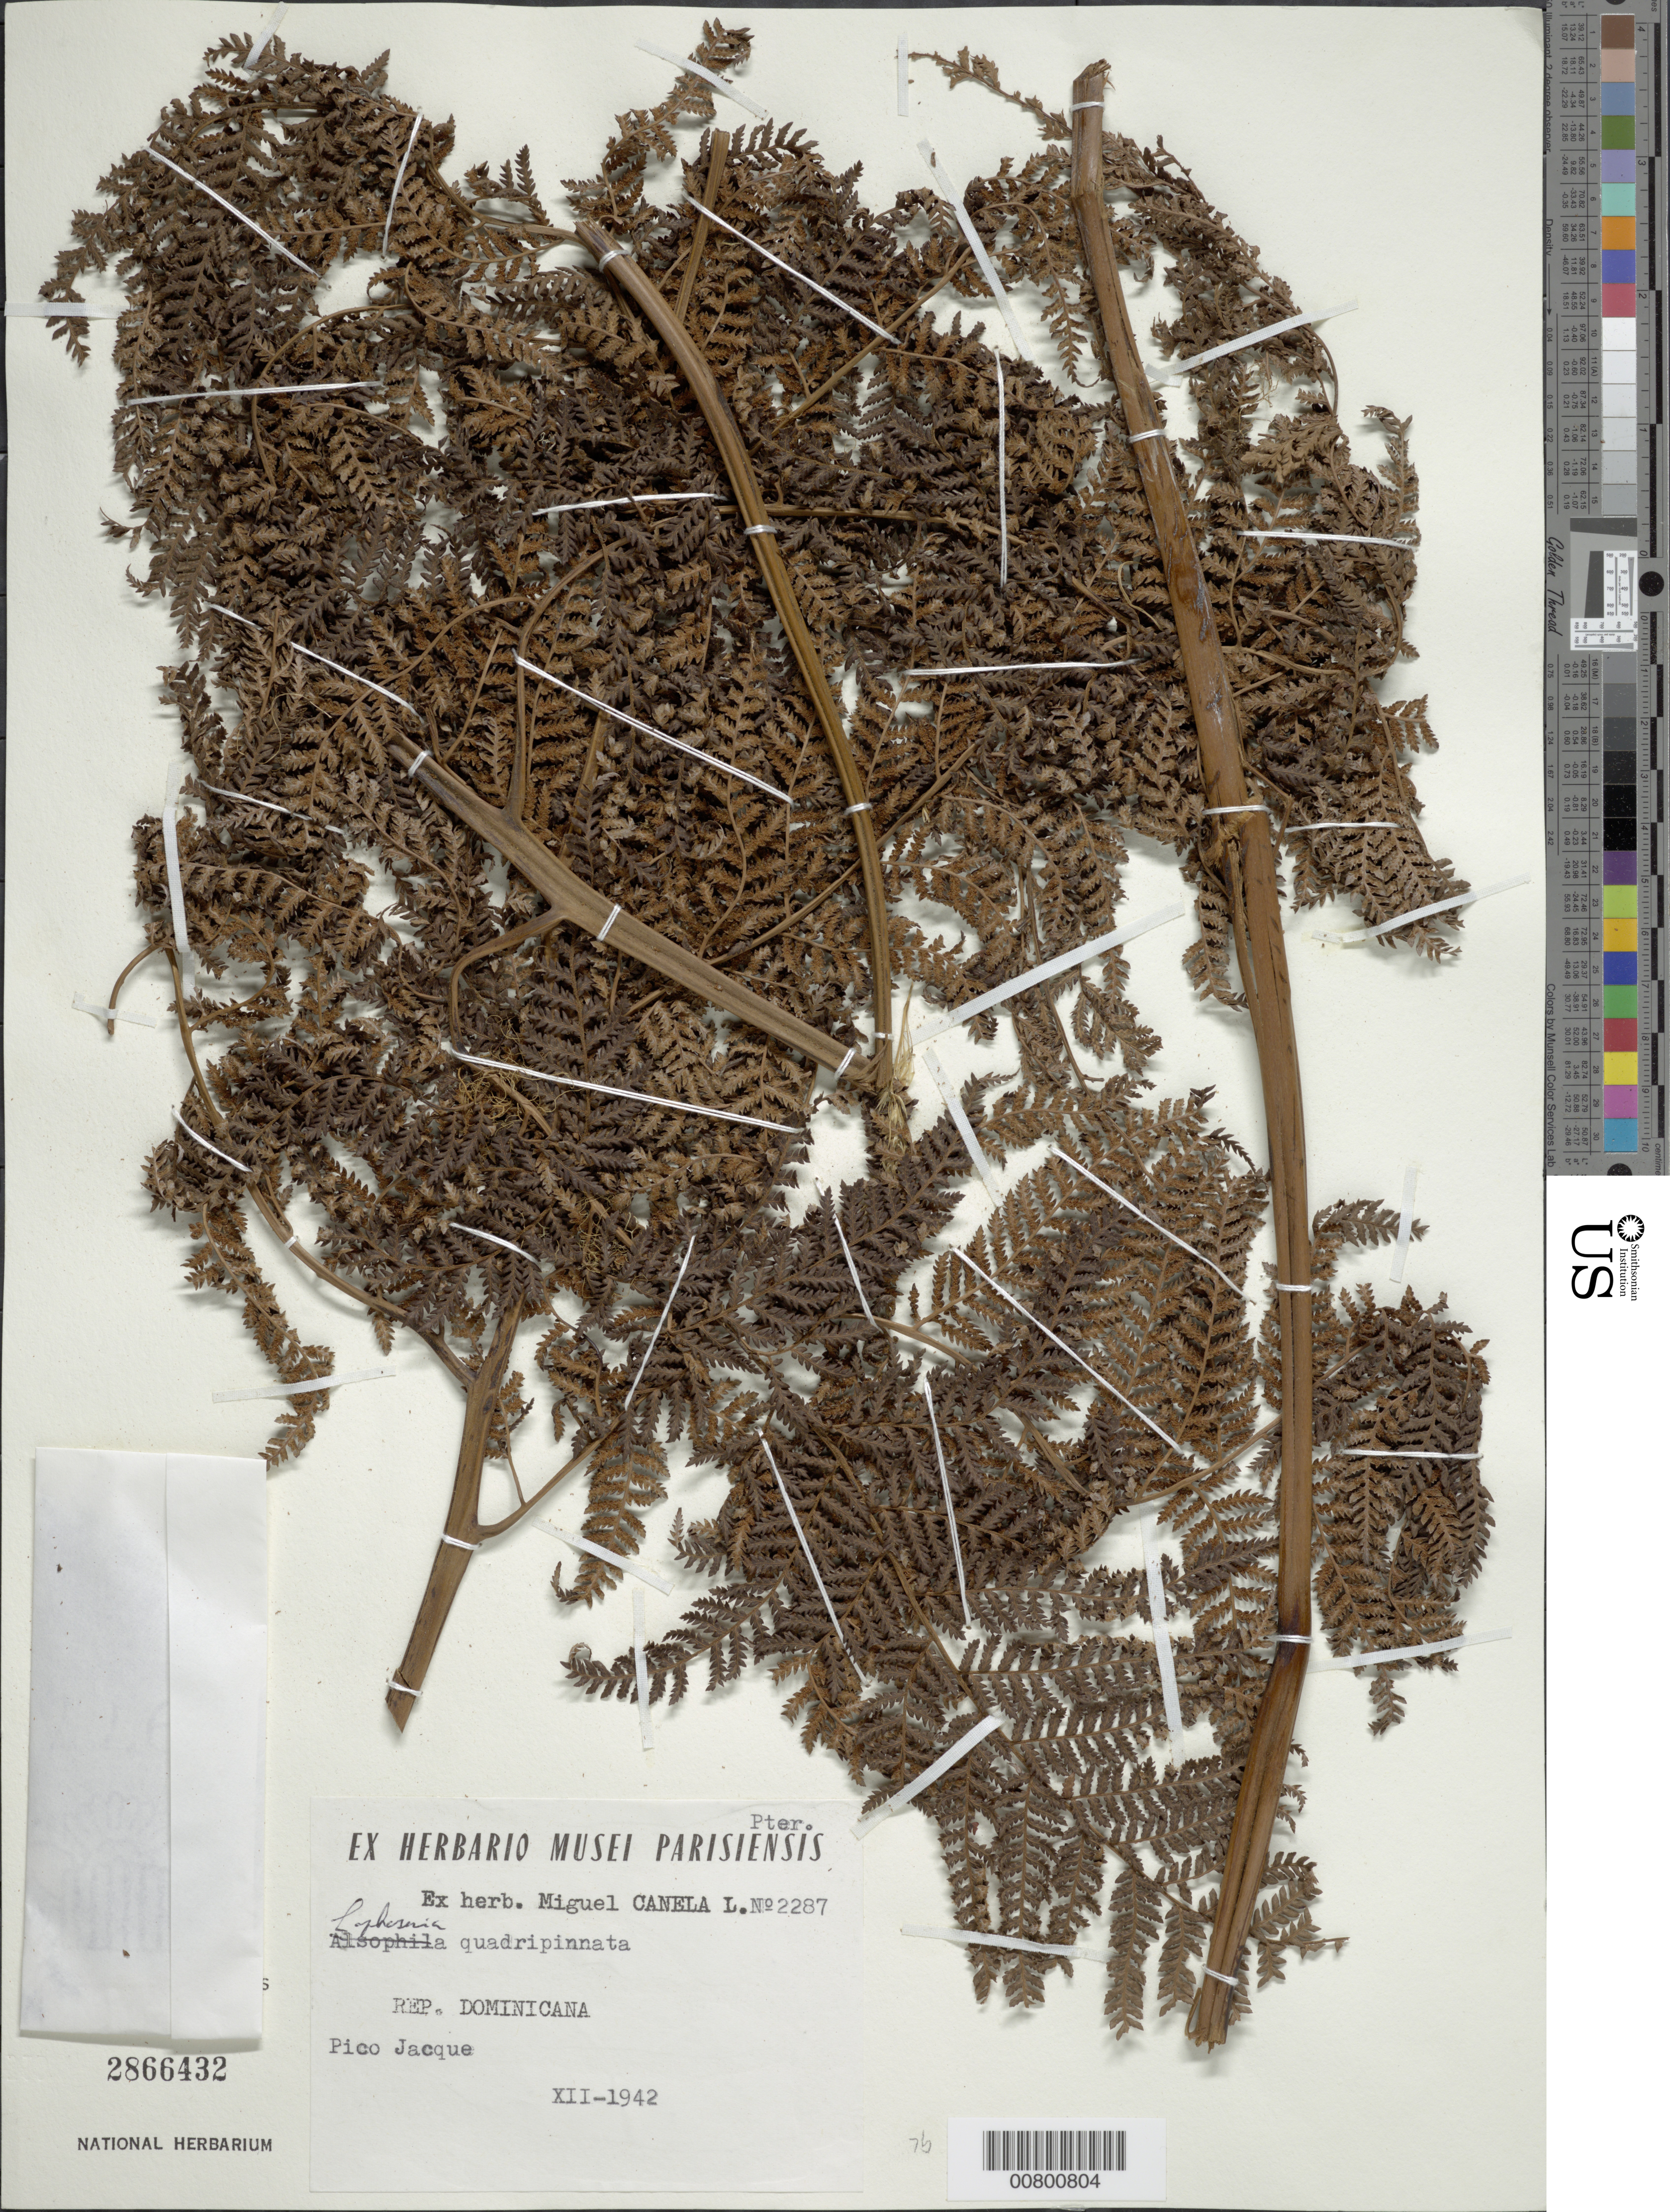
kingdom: Plantae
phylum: Tracheophyta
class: Polypodiopsida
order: Cyatheales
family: Dicksoniaceae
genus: Lophosoria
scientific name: Lophosoria quadripinnata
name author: (J.F. Gmel.) C. Chr.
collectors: M. Canela Lazaro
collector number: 2287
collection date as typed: Dec 1942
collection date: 1942-12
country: Dominican Republic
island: Hispaniola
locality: Pico Jacque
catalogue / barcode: US 2866432